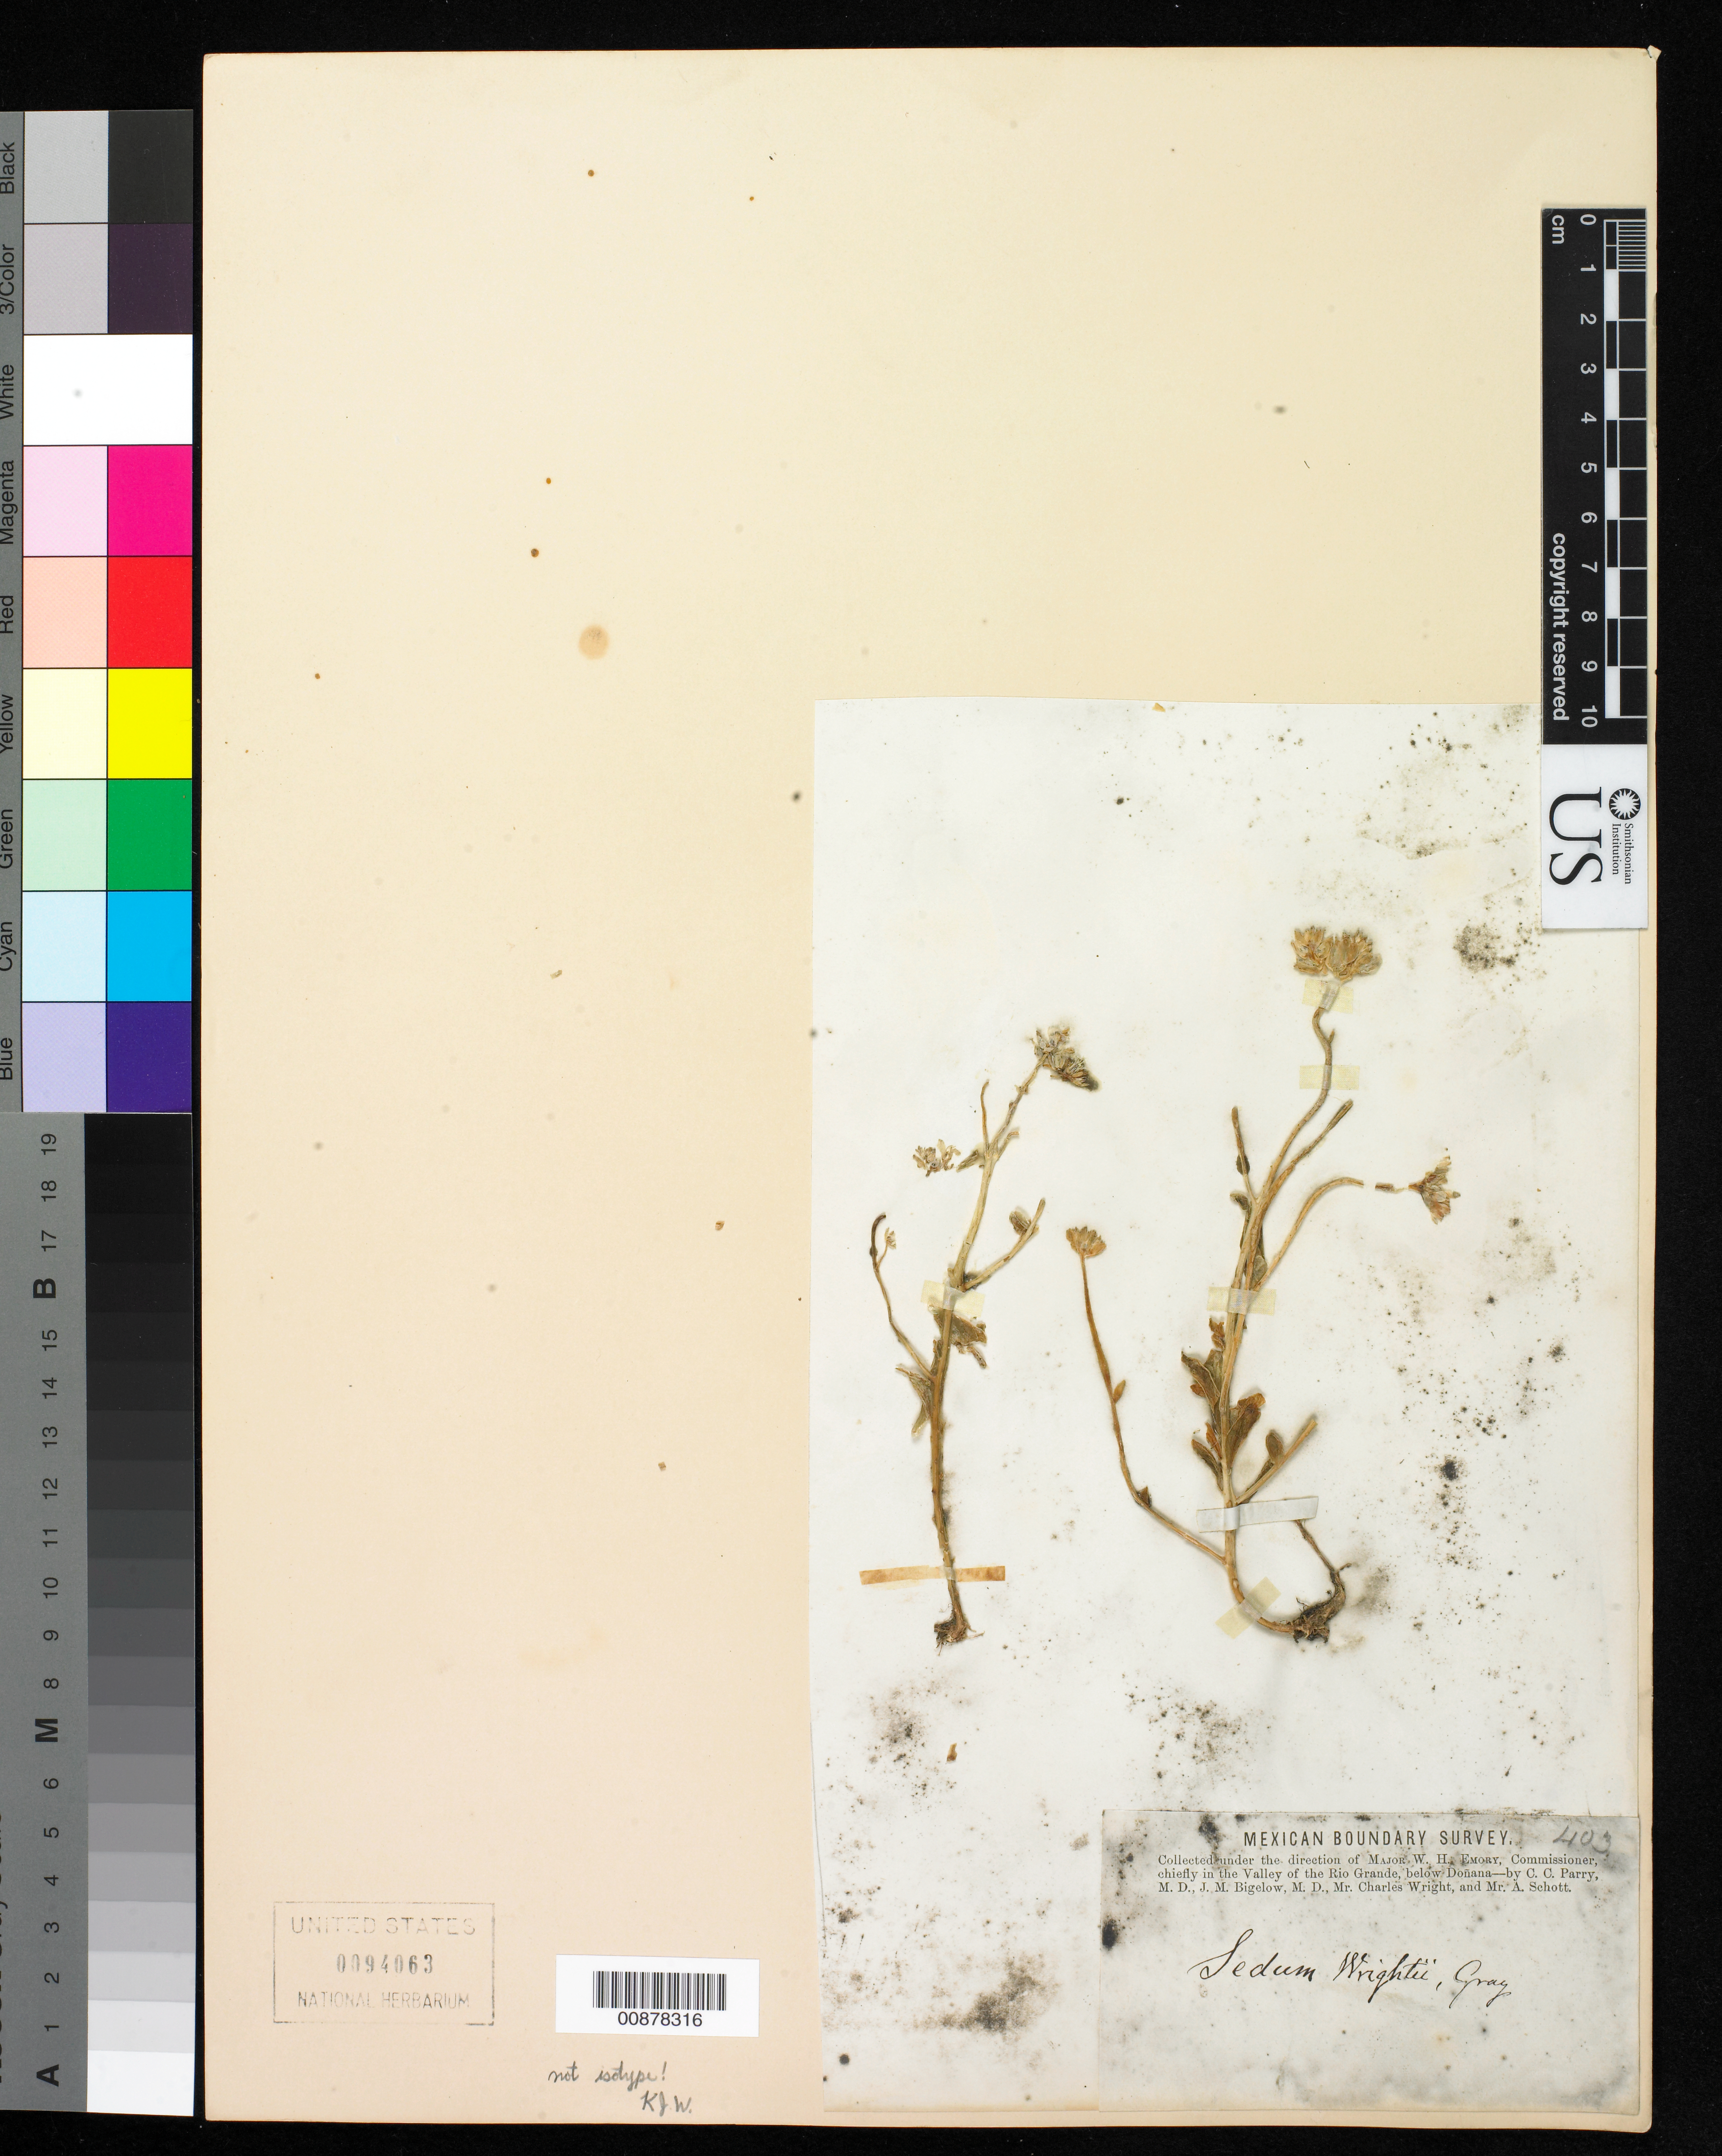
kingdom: Plantae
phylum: Tracheophyta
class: Magnoliopsida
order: Saxifragales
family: Crassulaceae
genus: Sedum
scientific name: Sedum wrightii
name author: A. Gray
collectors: C. C. Parry, J. M. Bigelow, C. Wright & A. C. V. Schott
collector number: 403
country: United States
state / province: New Mexico / Texas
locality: Valley of the Rio Grande, below Doñana.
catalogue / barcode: US 94063